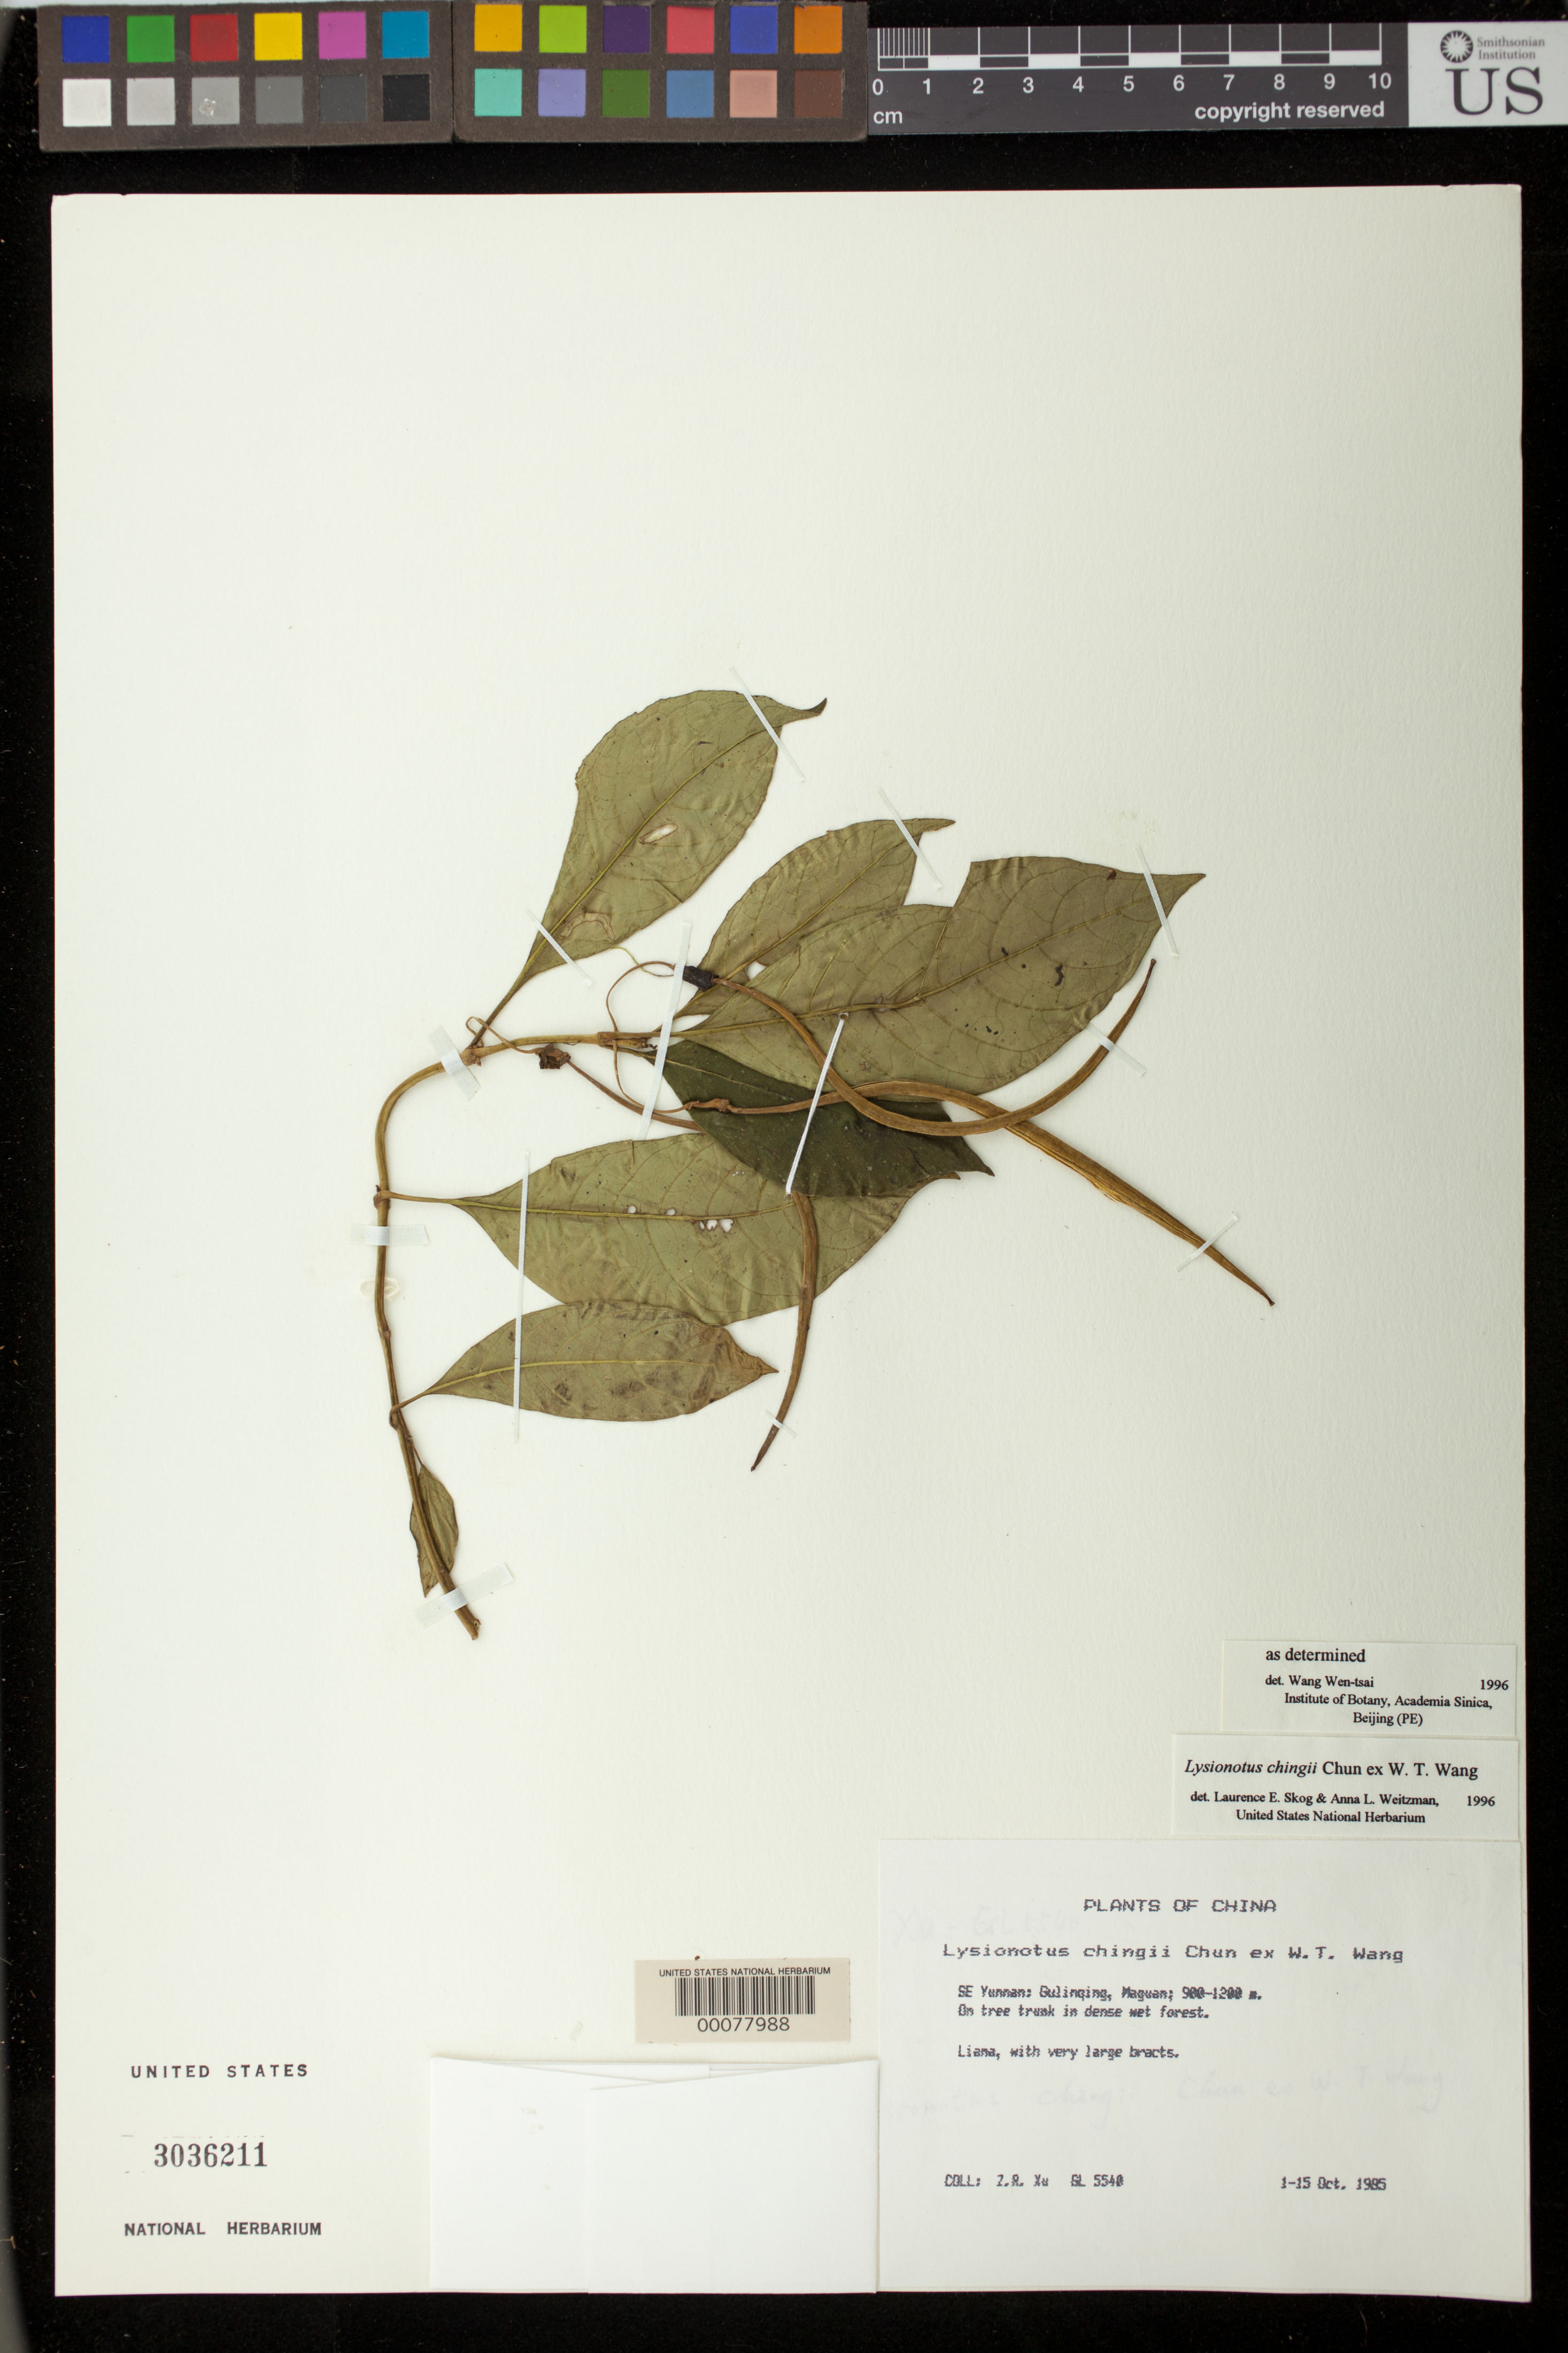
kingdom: Plantae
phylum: Tracheophyta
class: Magnoliopsida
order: Lamiales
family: Gesneriaceae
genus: Lysionotus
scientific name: Lysionotus chingii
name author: Chun ex W.T. Wang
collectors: Z. Xu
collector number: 5540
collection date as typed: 01-15 Oct 1985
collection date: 1985-10-01/1985-10-15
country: China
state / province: Yunnan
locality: Gulinging, maguan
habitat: On tree trunk in dense wet forest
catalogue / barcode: US 3036211